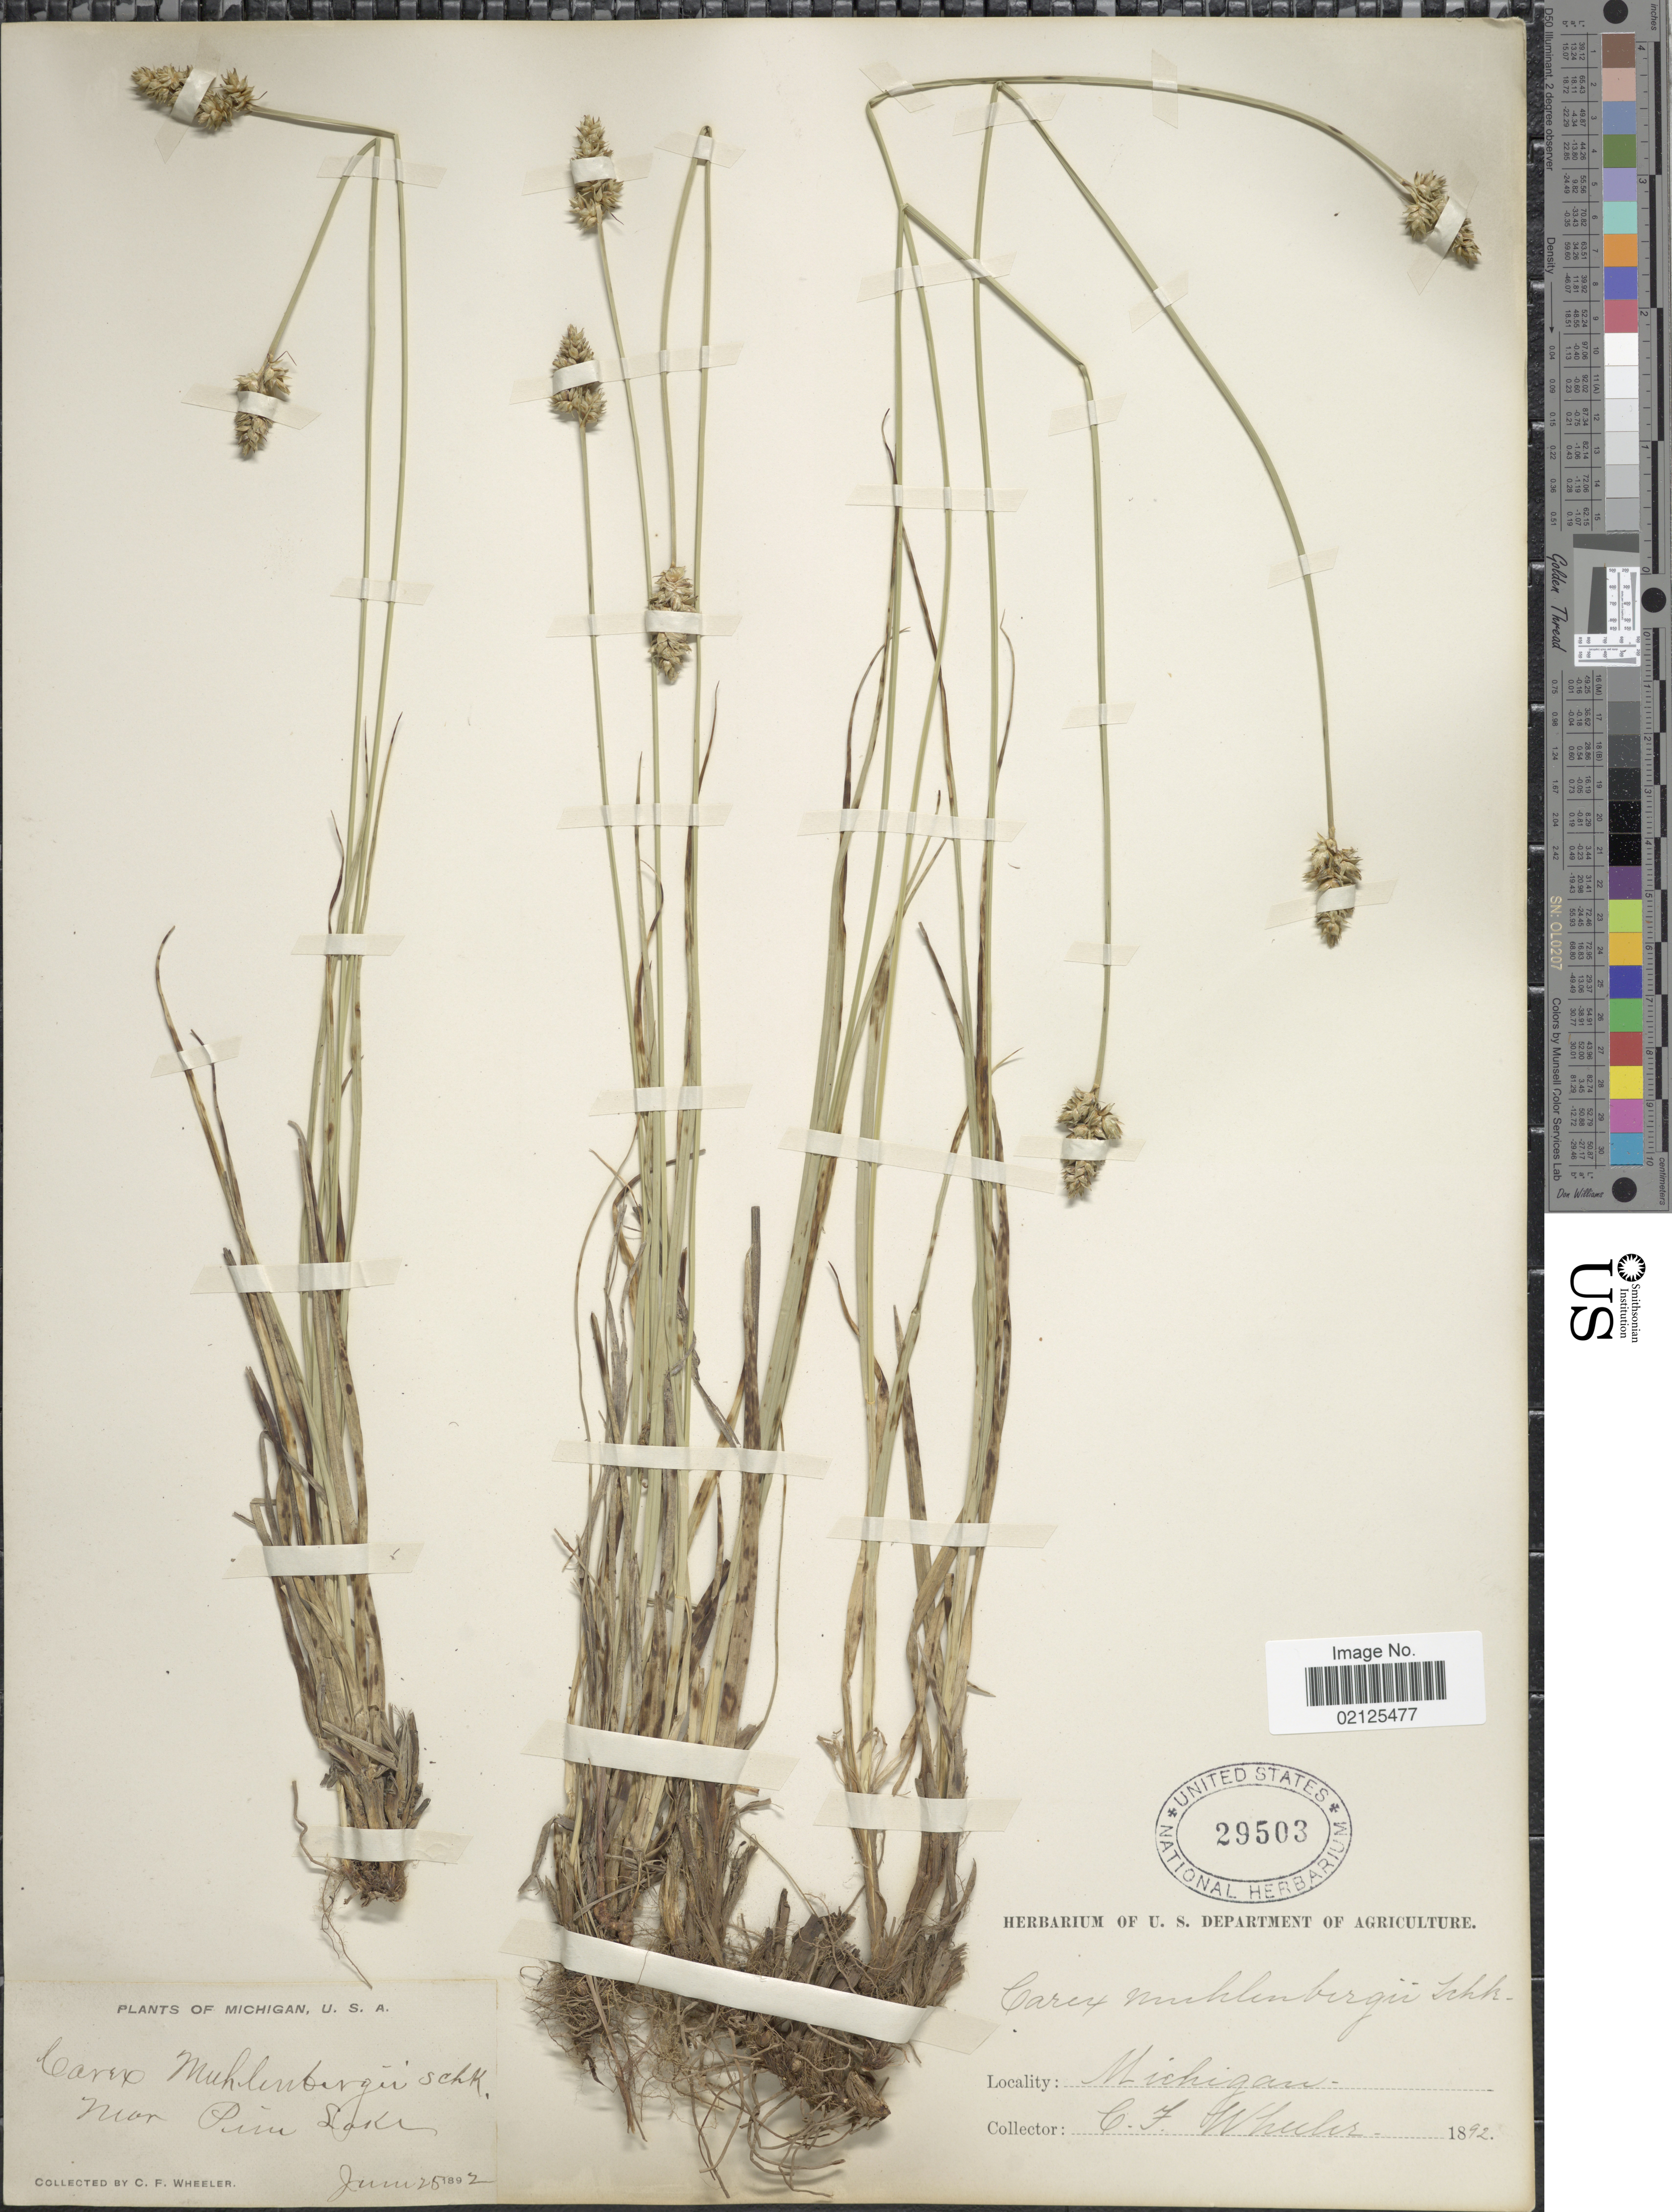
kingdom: Plantae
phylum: Tracheophyta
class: Liliopsida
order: Poales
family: Cyperaceae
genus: Carex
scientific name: Carex muehlenbergii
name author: Willd.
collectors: C. Wheeler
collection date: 1892-06-25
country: United States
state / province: Michigan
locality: Near Pim Lake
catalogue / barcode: US 29503